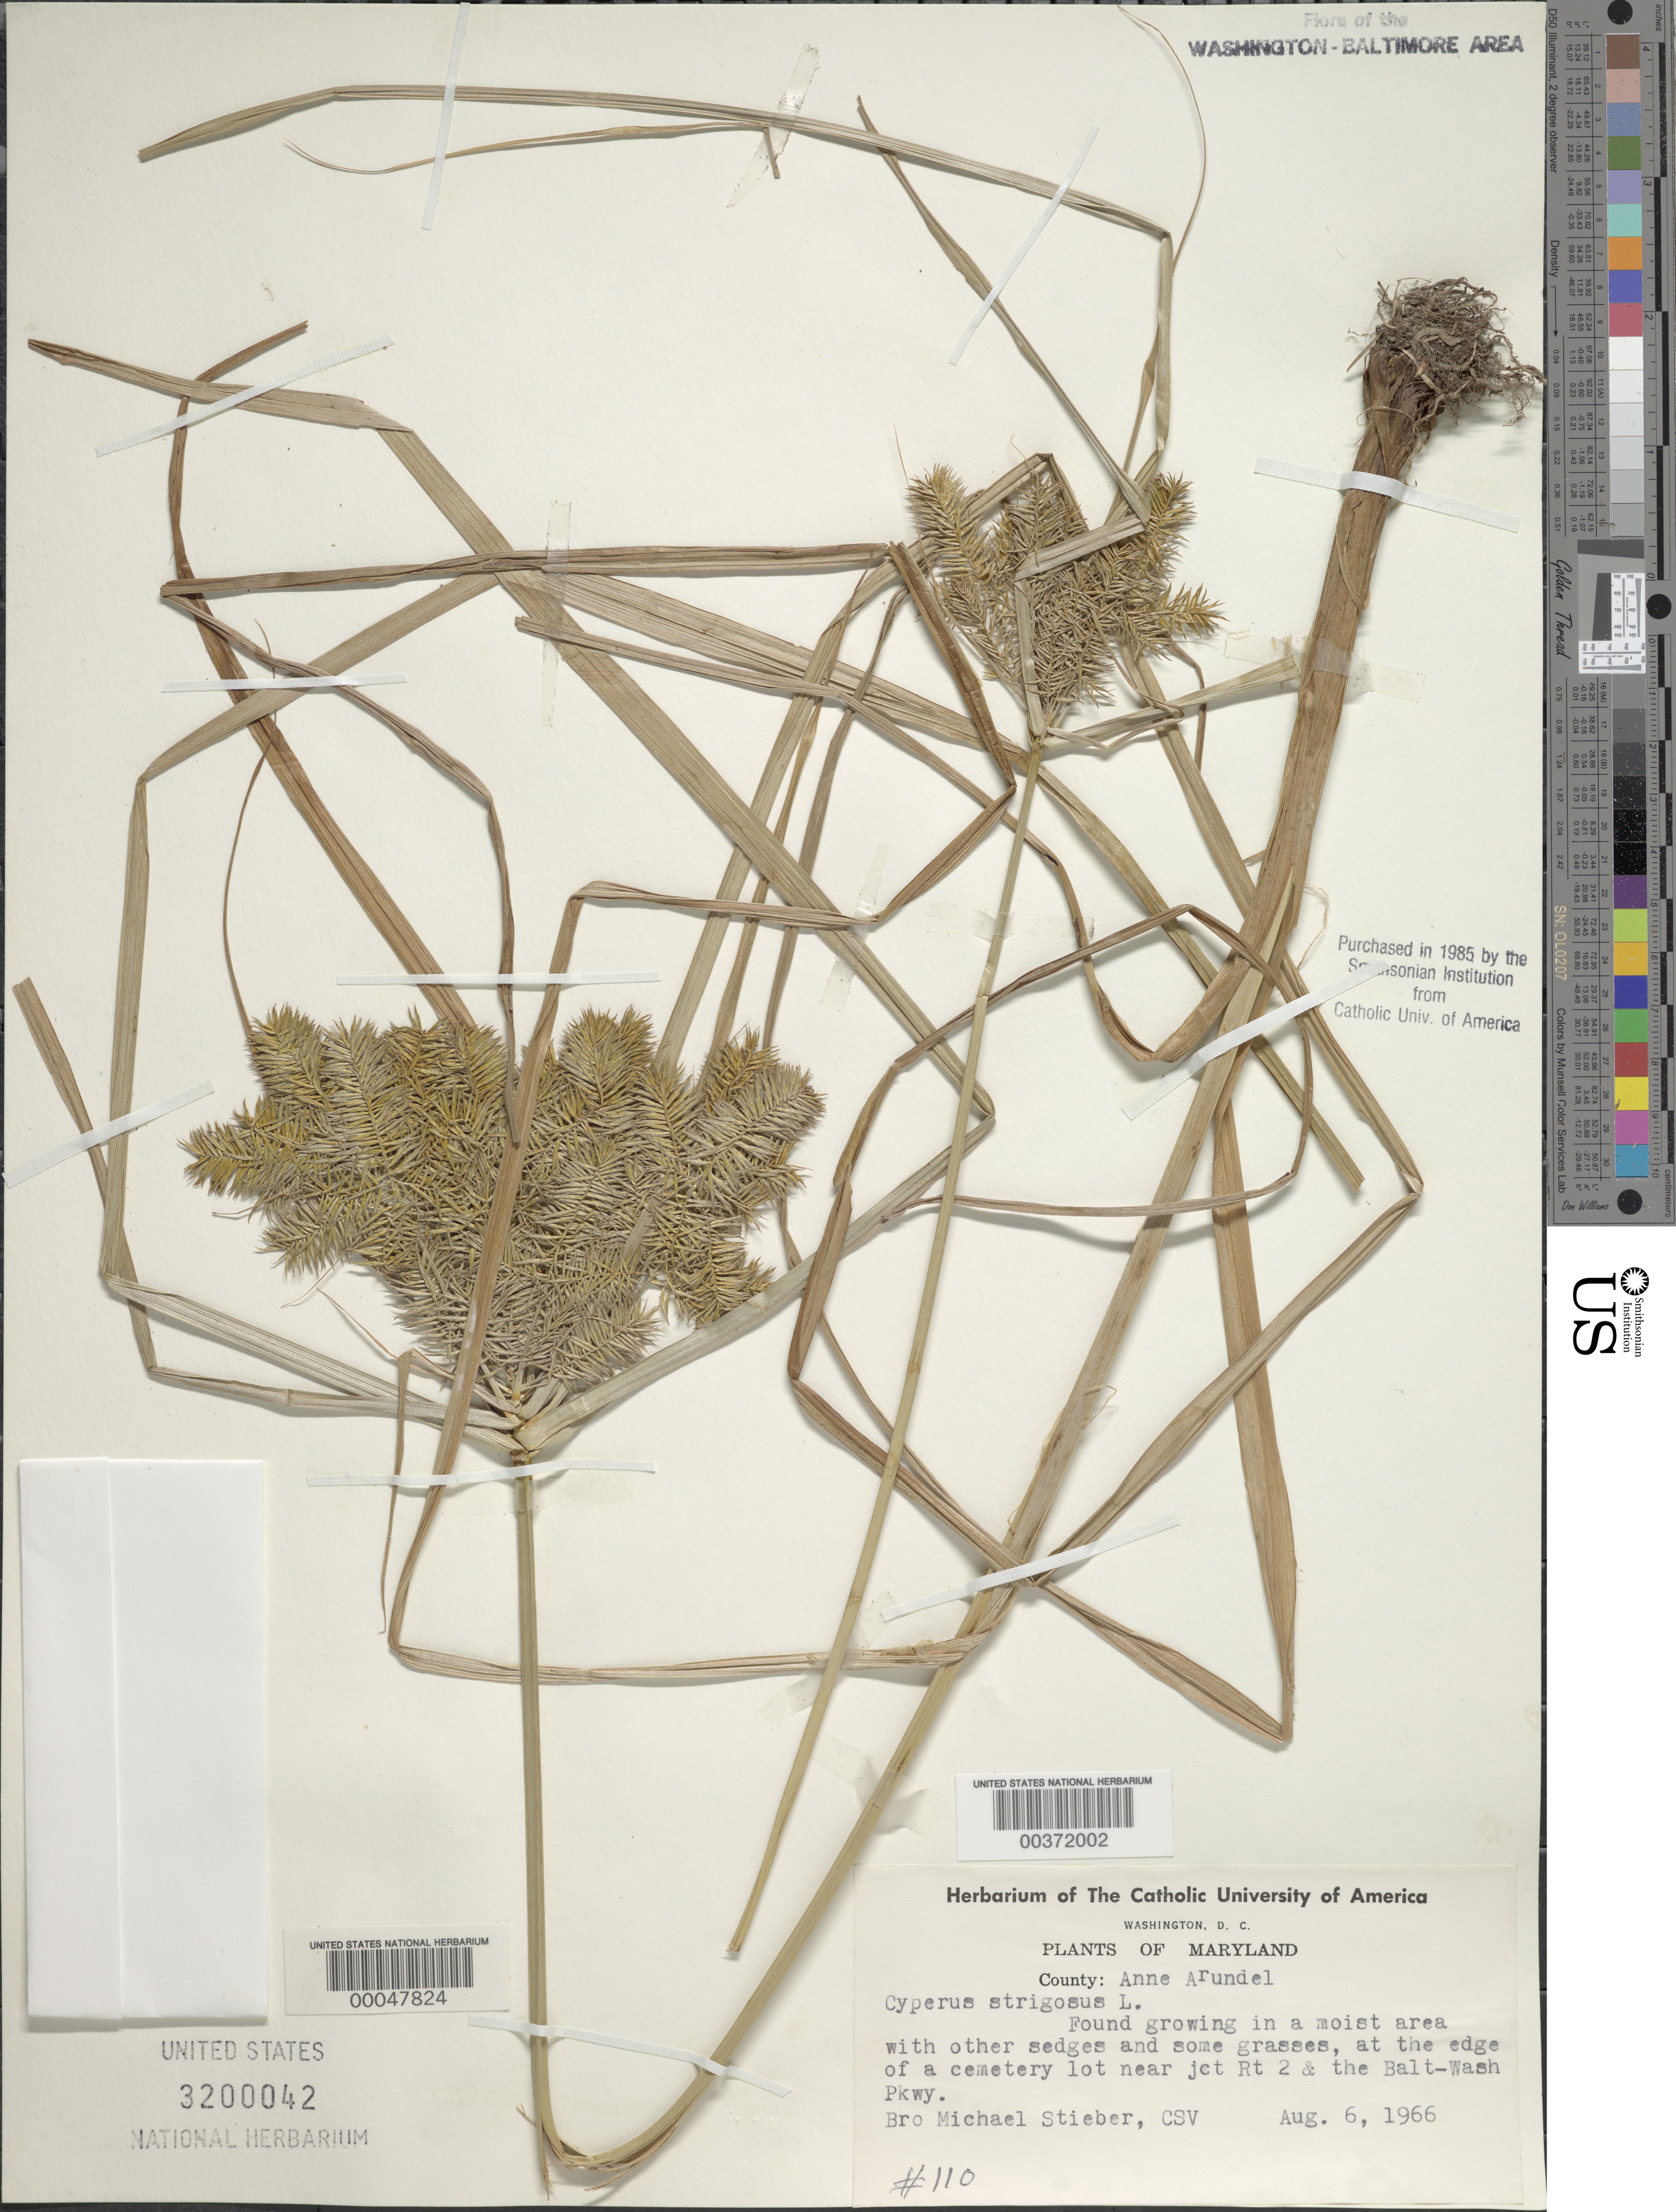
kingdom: Plantae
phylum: Tracheophyta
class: Liliopsida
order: Poales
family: Cyperaceae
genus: Cyperus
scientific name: Cyperus strigosus L.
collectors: Bro. M. Stieber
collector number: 110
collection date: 1966-08-06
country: United States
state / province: Maryland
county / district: Anne Arundel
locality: County: Anne Arundel, at the edge of a cemetry lot near jct Rt 2 & the Balt-Wash Pkwy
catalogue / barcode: US 3200042